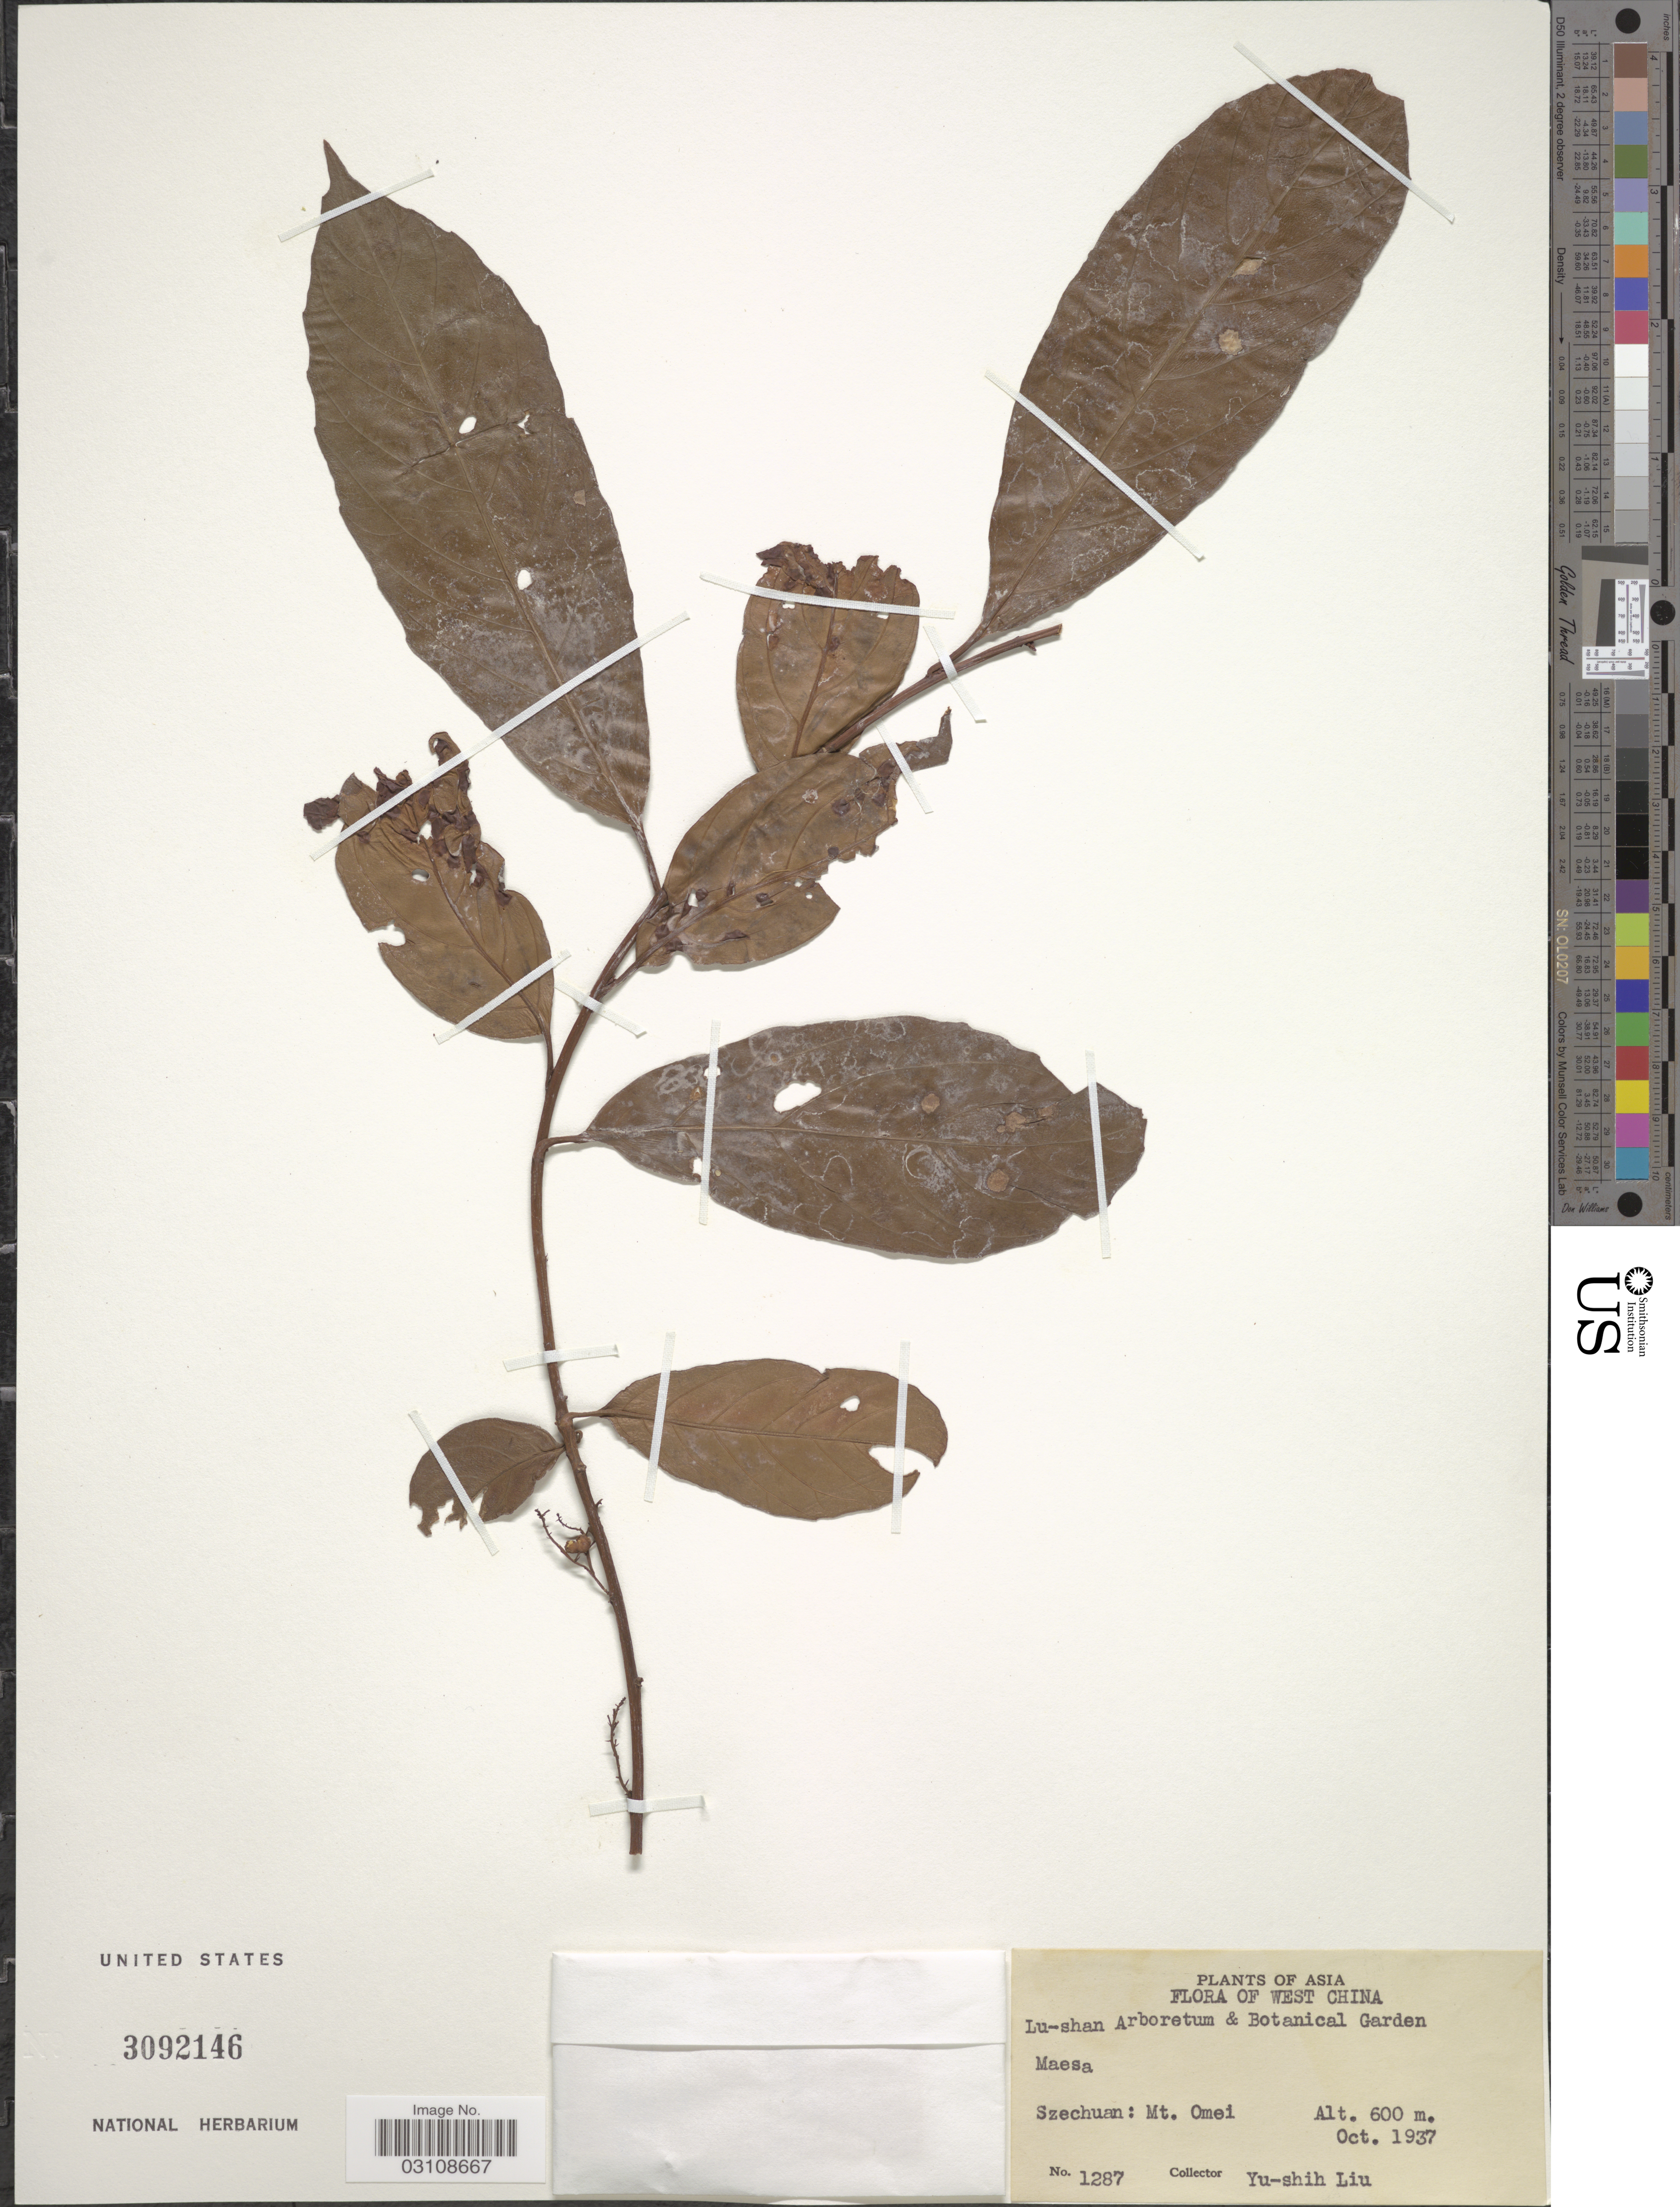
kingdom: Plantae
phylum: Tracheophyta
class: Magnoliopsida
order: Ericales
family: Primulaceae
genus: Maesa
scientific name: Maesa japonica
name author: Merr.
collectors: Y.-S. Liu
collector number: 1287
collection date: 1937-10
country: China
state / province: Sichuan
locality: West China, Maesa, Szechuan: Mt. Omei.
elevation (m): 600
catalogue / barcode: US 3092146